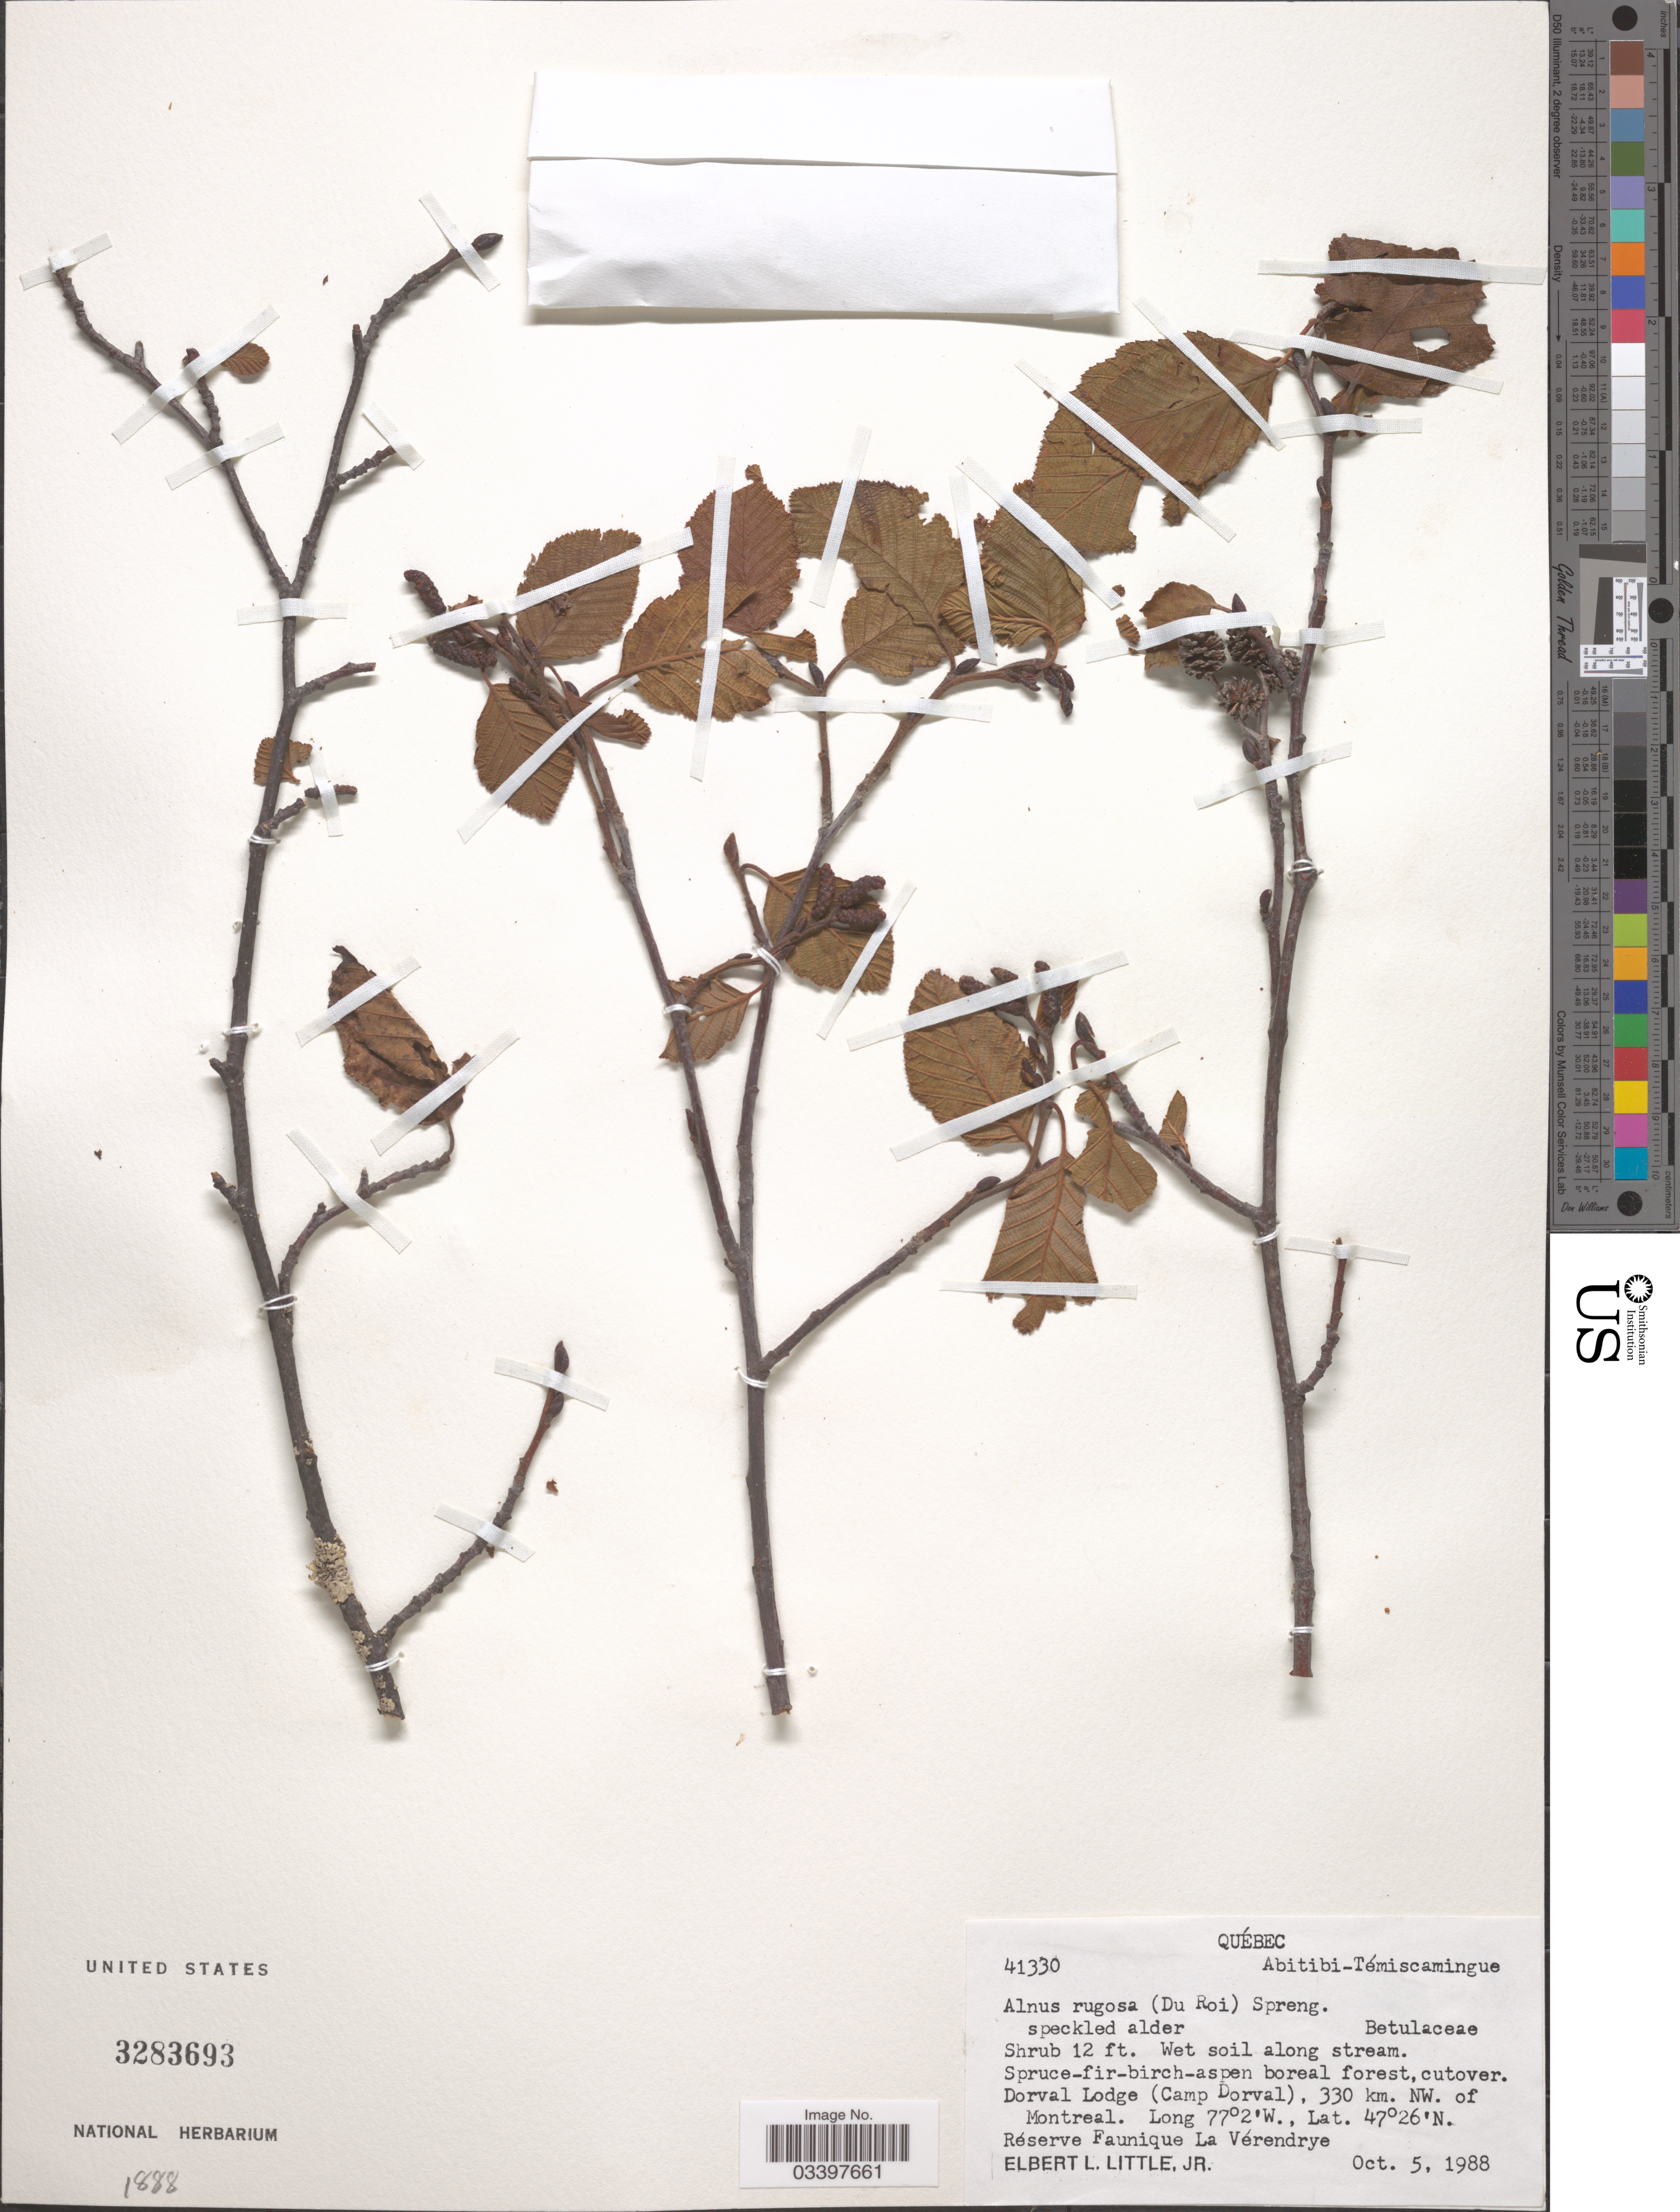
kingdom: Plantae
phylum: Tracheophyta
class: Magnoliopsida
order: Fagales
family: Betulaceae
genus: Alnus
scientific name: Alnus incana subsp. rugosa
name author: (Du Roi) R.T. Clausen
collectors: E. L. Little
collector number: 41330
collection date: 1988-10-05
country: Canada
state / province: Quebec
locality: Abitibi - Témiscamingue. Dorval Lodge (Camp Dorval), 330 km. NW. of Montreal. Réserve Faunique La Vérendrye.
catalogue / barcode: US 3283693